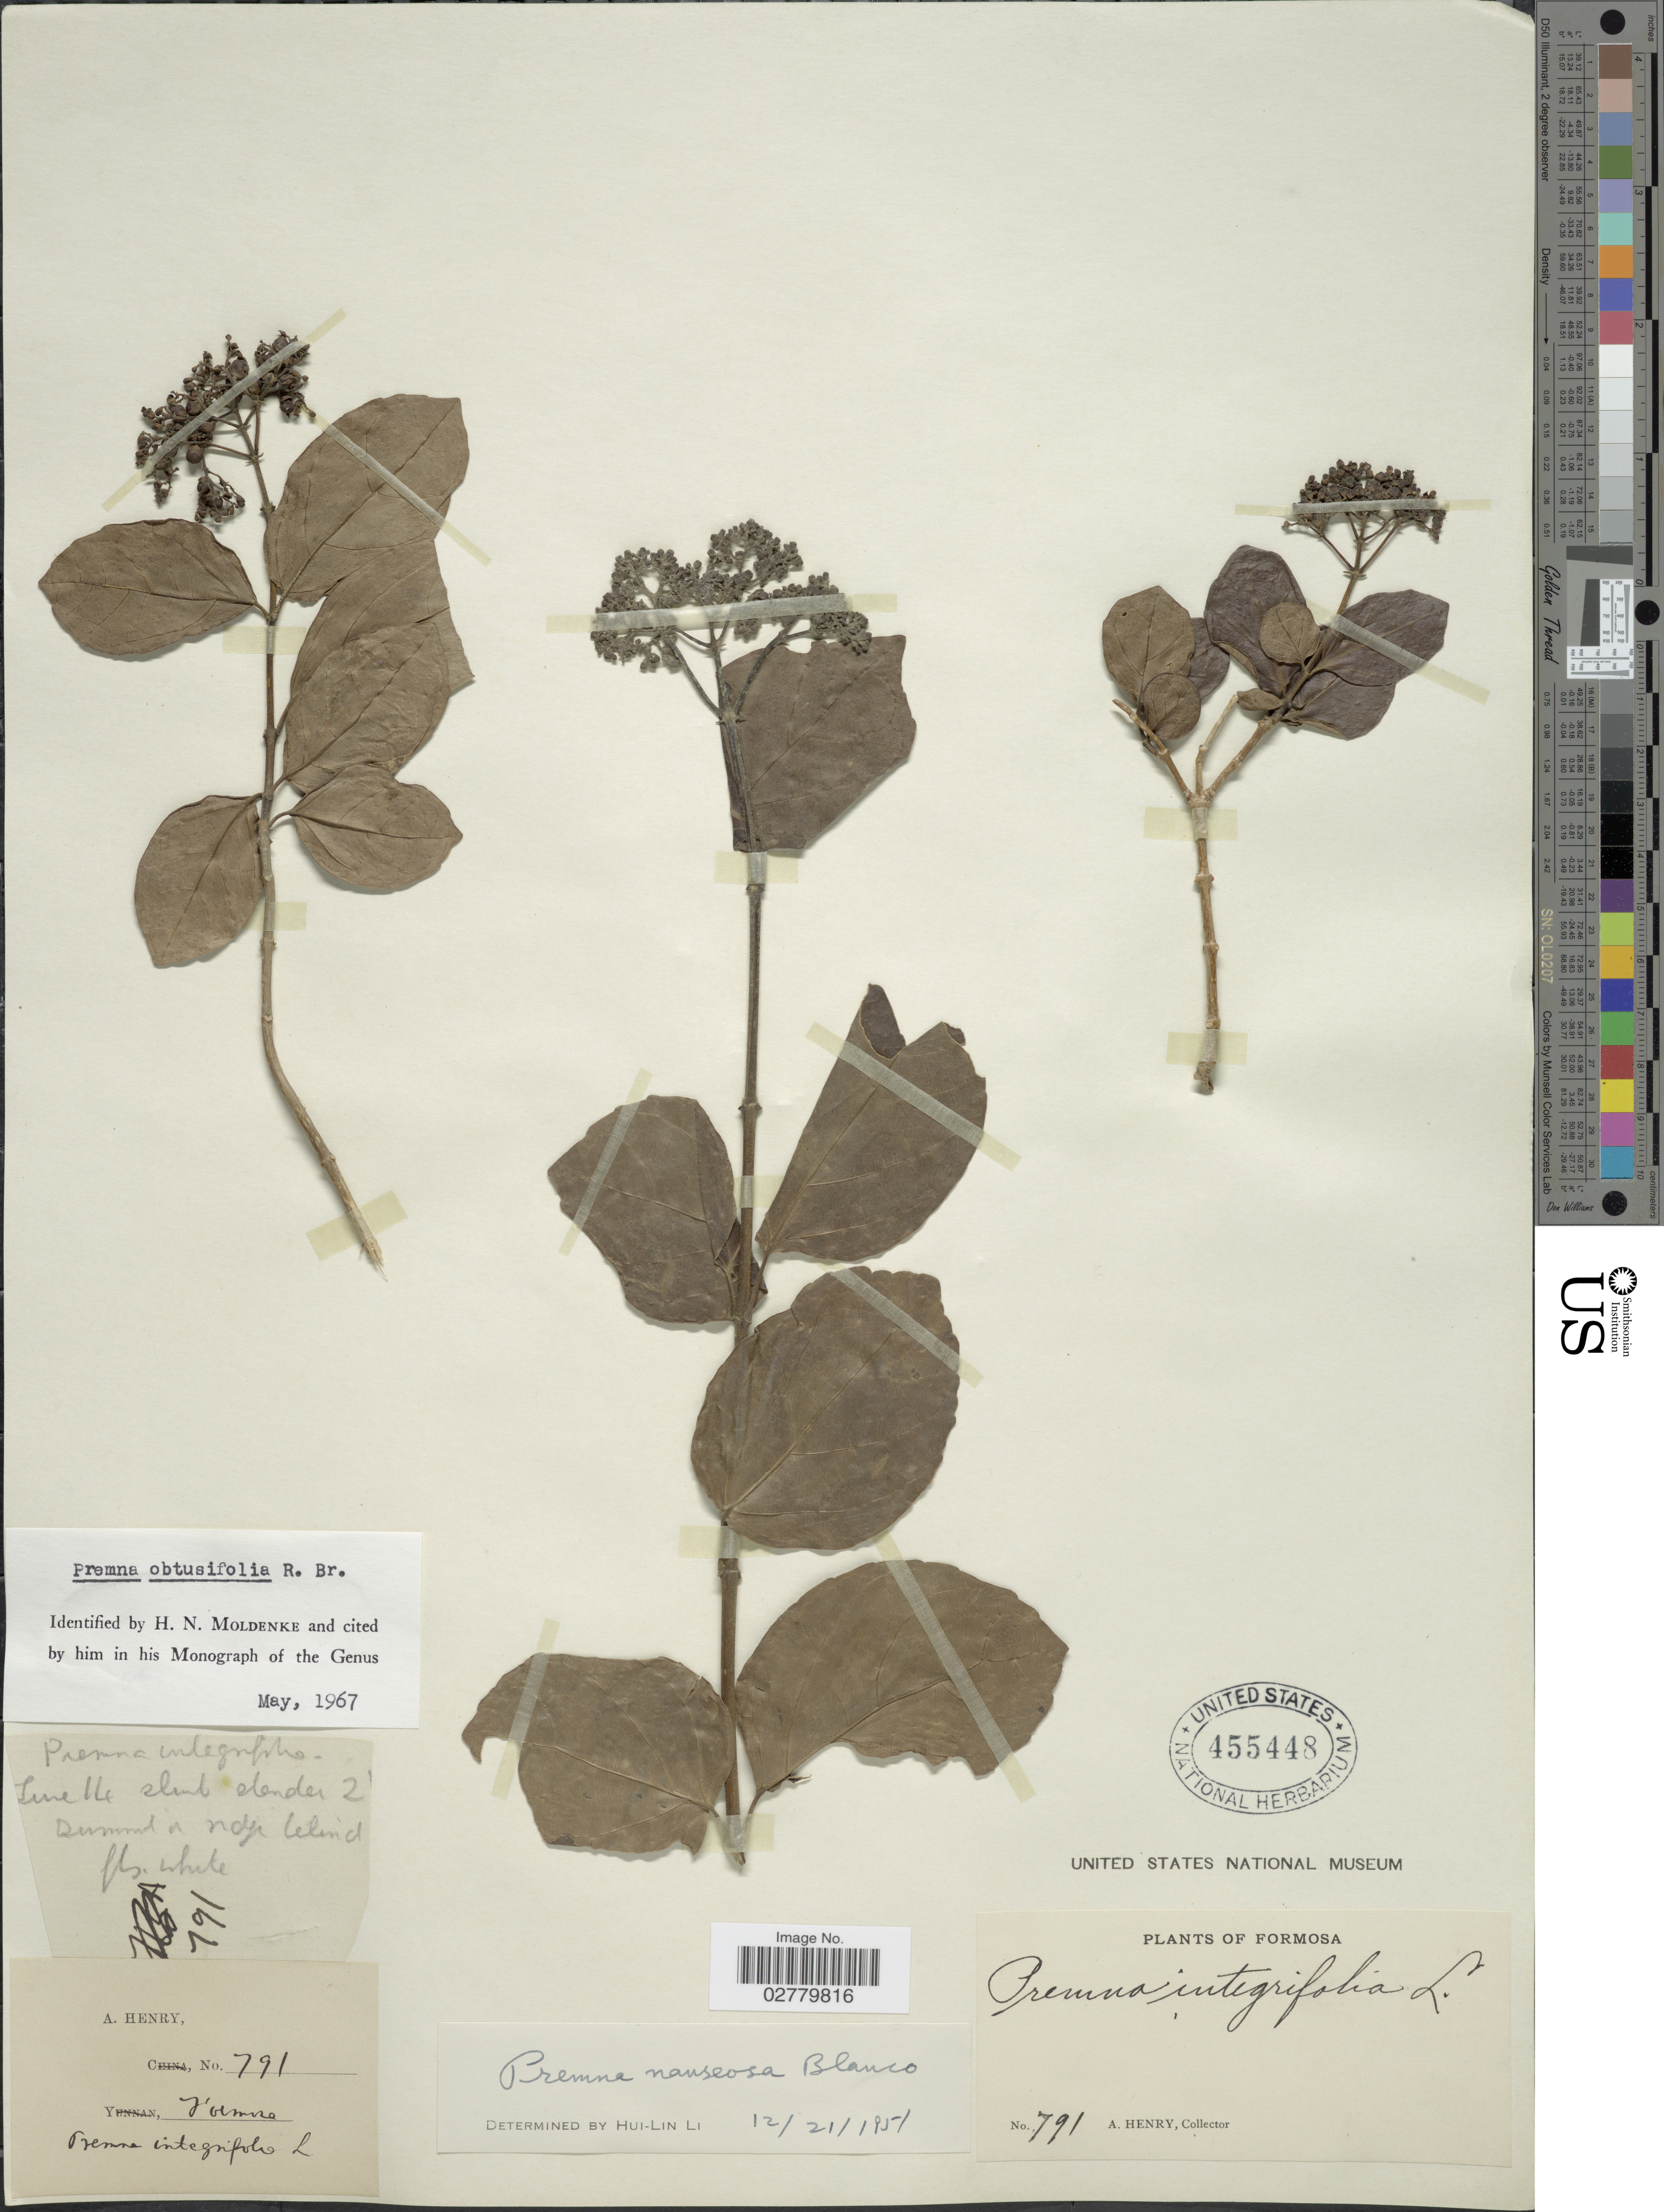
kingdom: Plantae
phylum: Tracheophyta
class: Magnoliopsida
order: Lamiales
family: Lamiaceae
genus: Premna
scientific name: Premna obtusifolia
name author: R. Br.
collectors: A. Henry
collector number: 791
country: Taiwan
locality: Formosa.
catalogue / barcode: US 455448